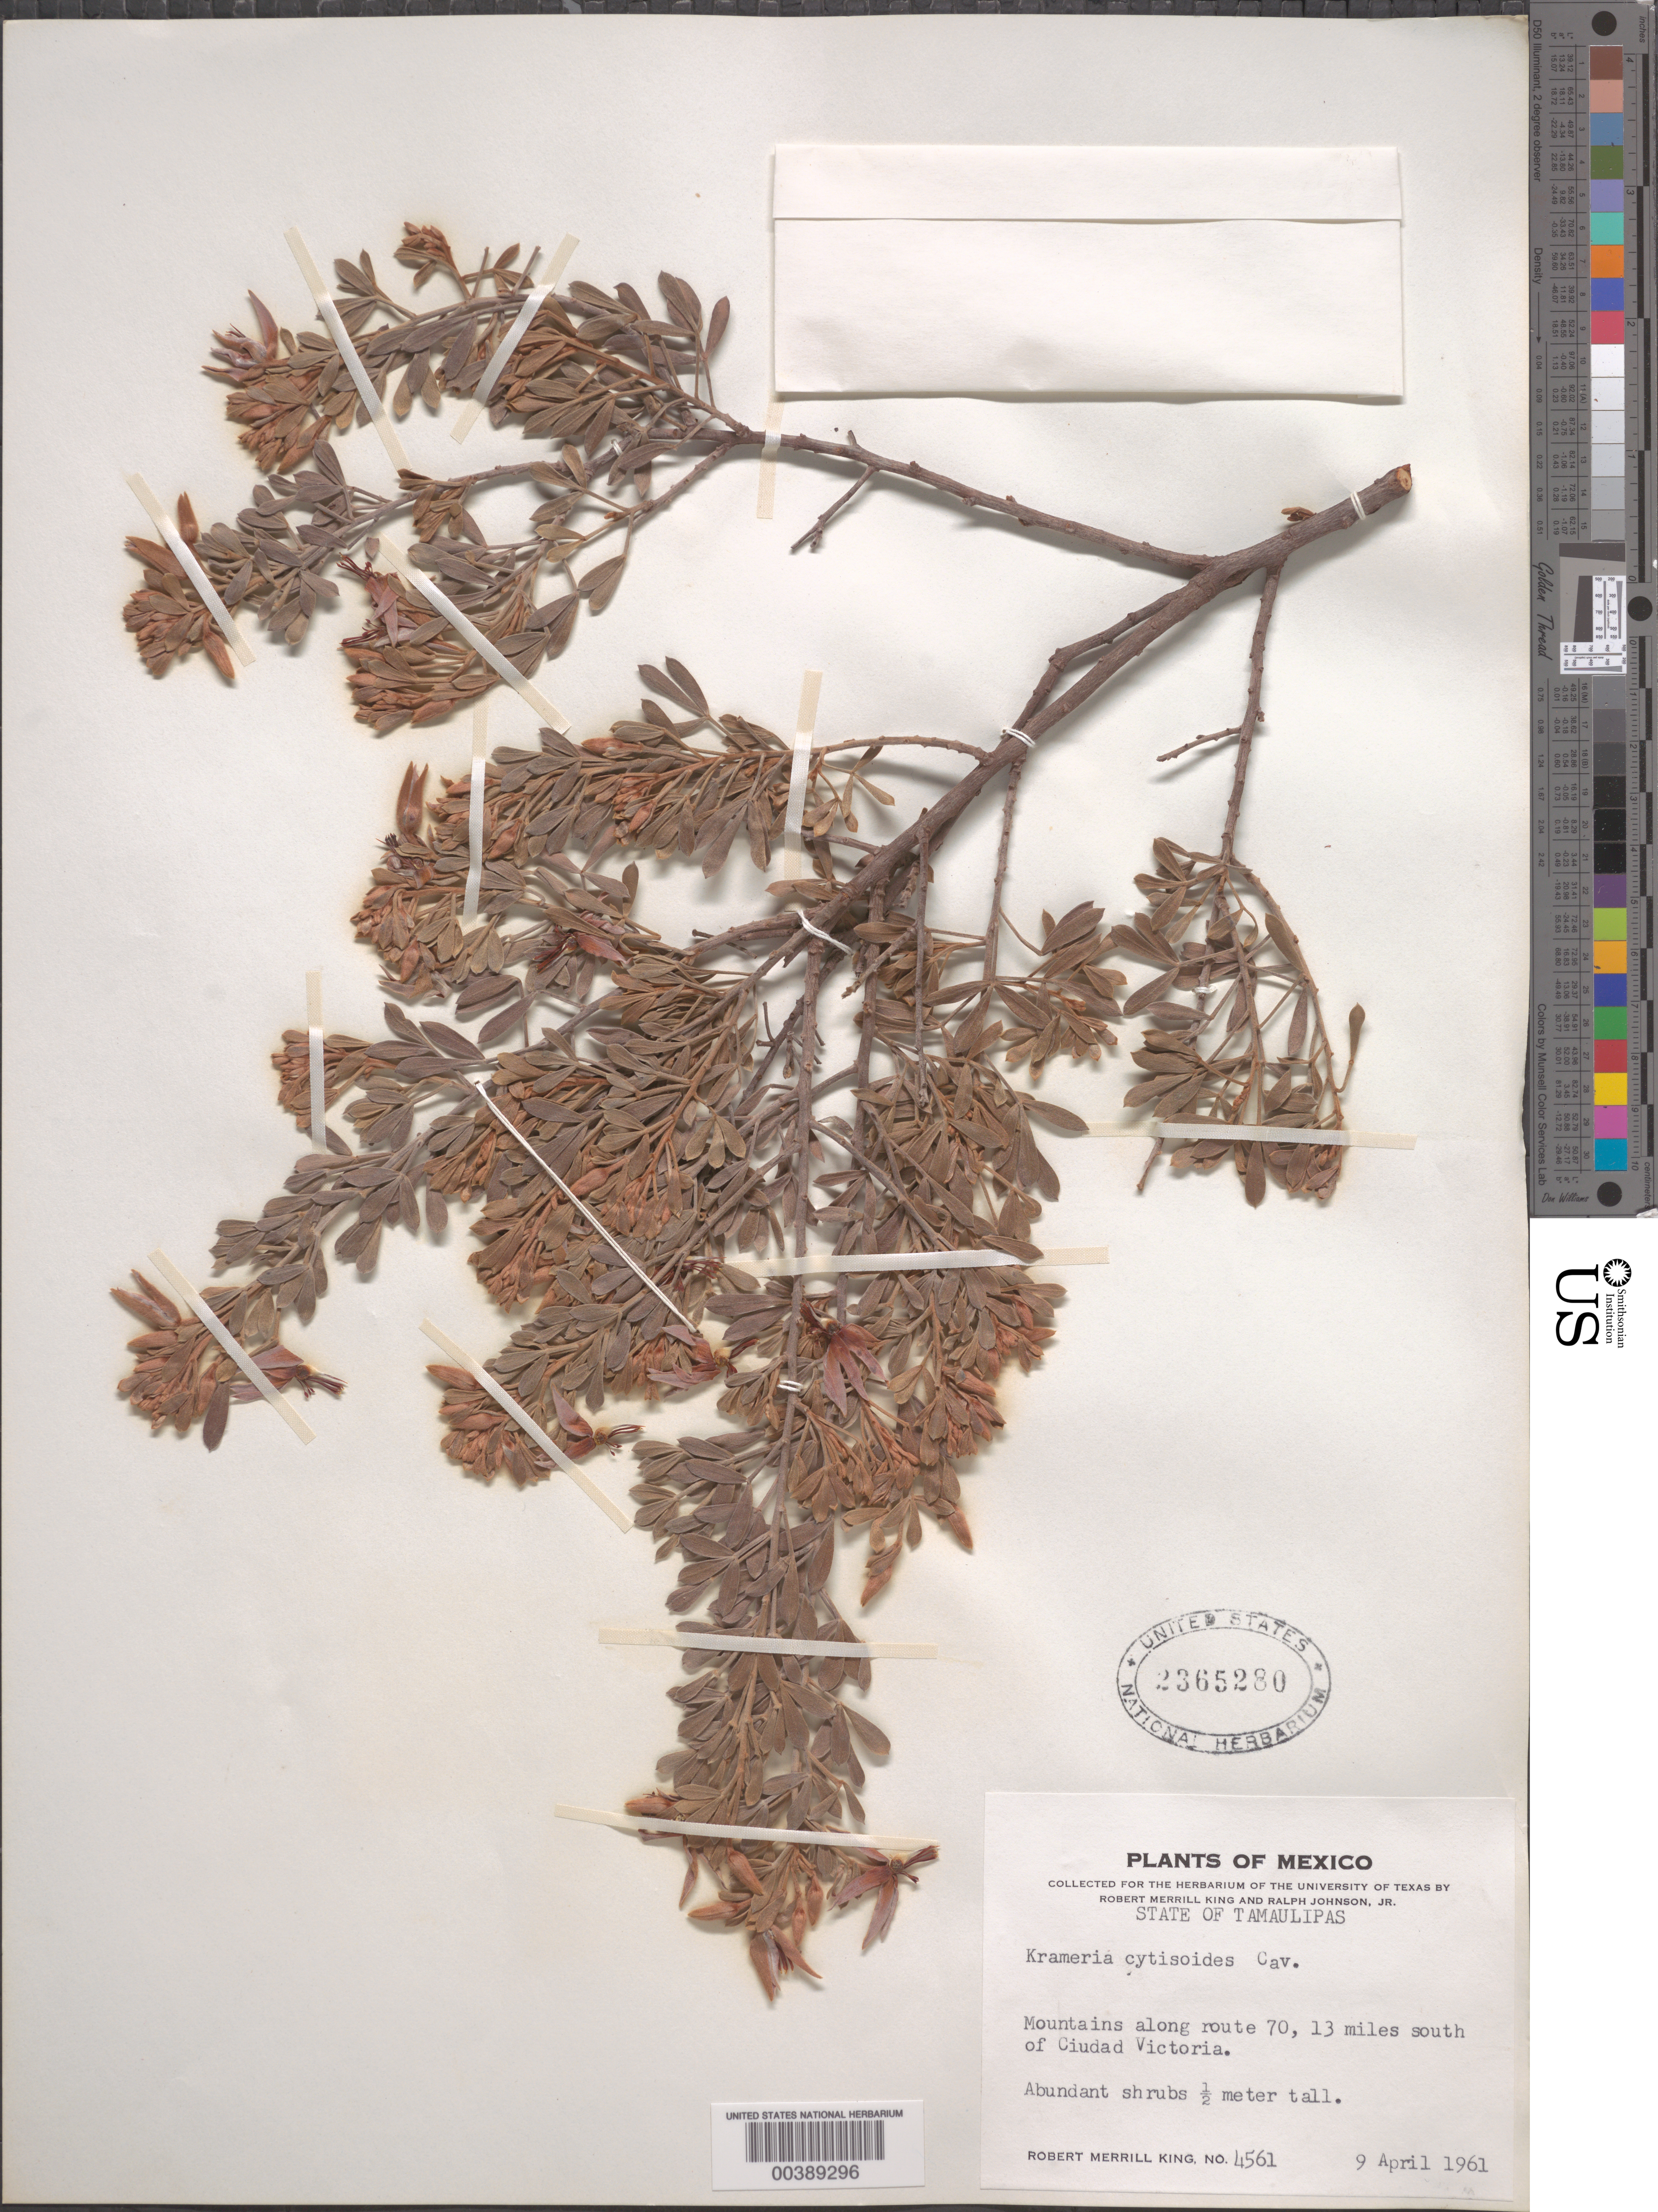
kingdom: Plantae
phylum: Tracheophyta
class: Magnoliopsida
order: Zygophyllales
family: Krameriaceae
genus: Krameria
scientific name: Krameria cytisoides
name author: Cav.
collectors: R. M. King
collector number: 4561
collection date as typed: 09 Apr 1961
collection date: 1961-04-09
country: Mexico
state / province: Tamaulipas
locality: Mountains along route 70, 13 mi S of ciudad Victoria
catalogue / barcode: US 2365280